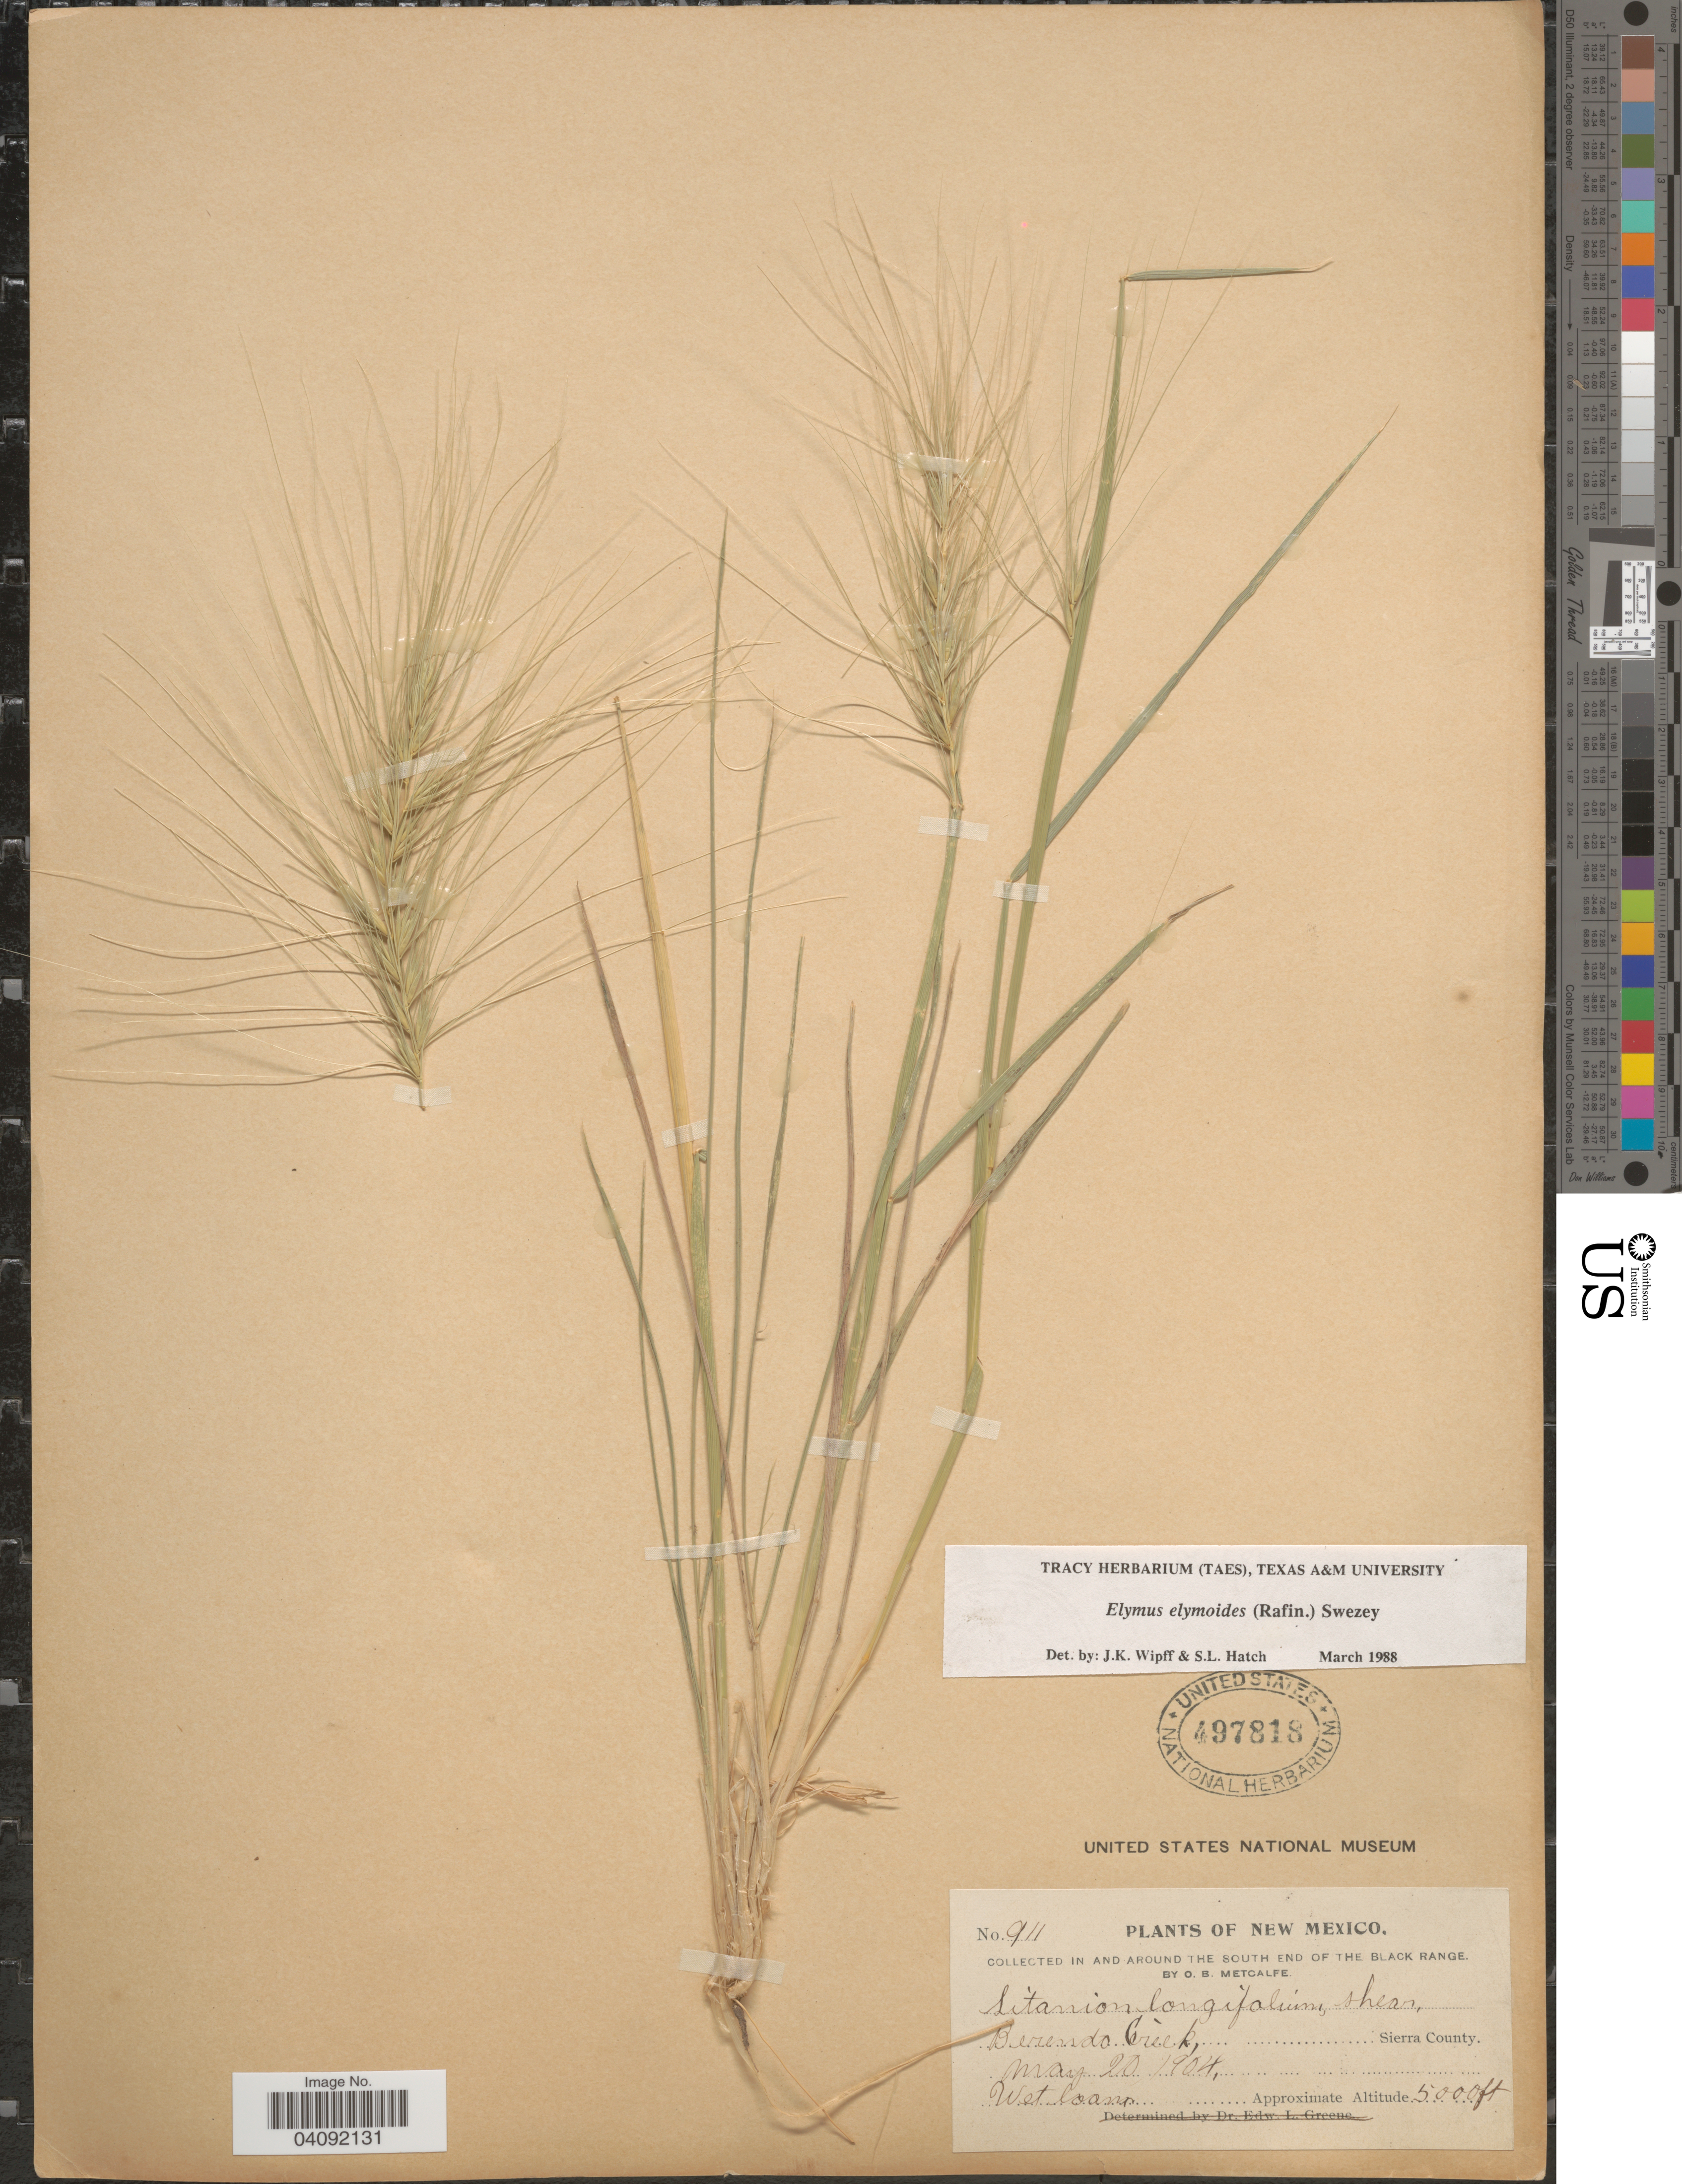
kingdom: Plantae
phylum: Tracheophyta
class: Liliopsida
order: Poales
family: Poaceae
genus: Elymus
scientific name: Elymus elymoides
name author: (Raf.) Swezey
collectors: O. B. Metcalfe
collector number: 911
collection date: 1904-05-20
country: United States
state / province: New Mexico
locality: In and around the South end of the Black Range. Berendo Creek, Sierra County.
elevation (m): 1524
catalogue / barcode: US 497818